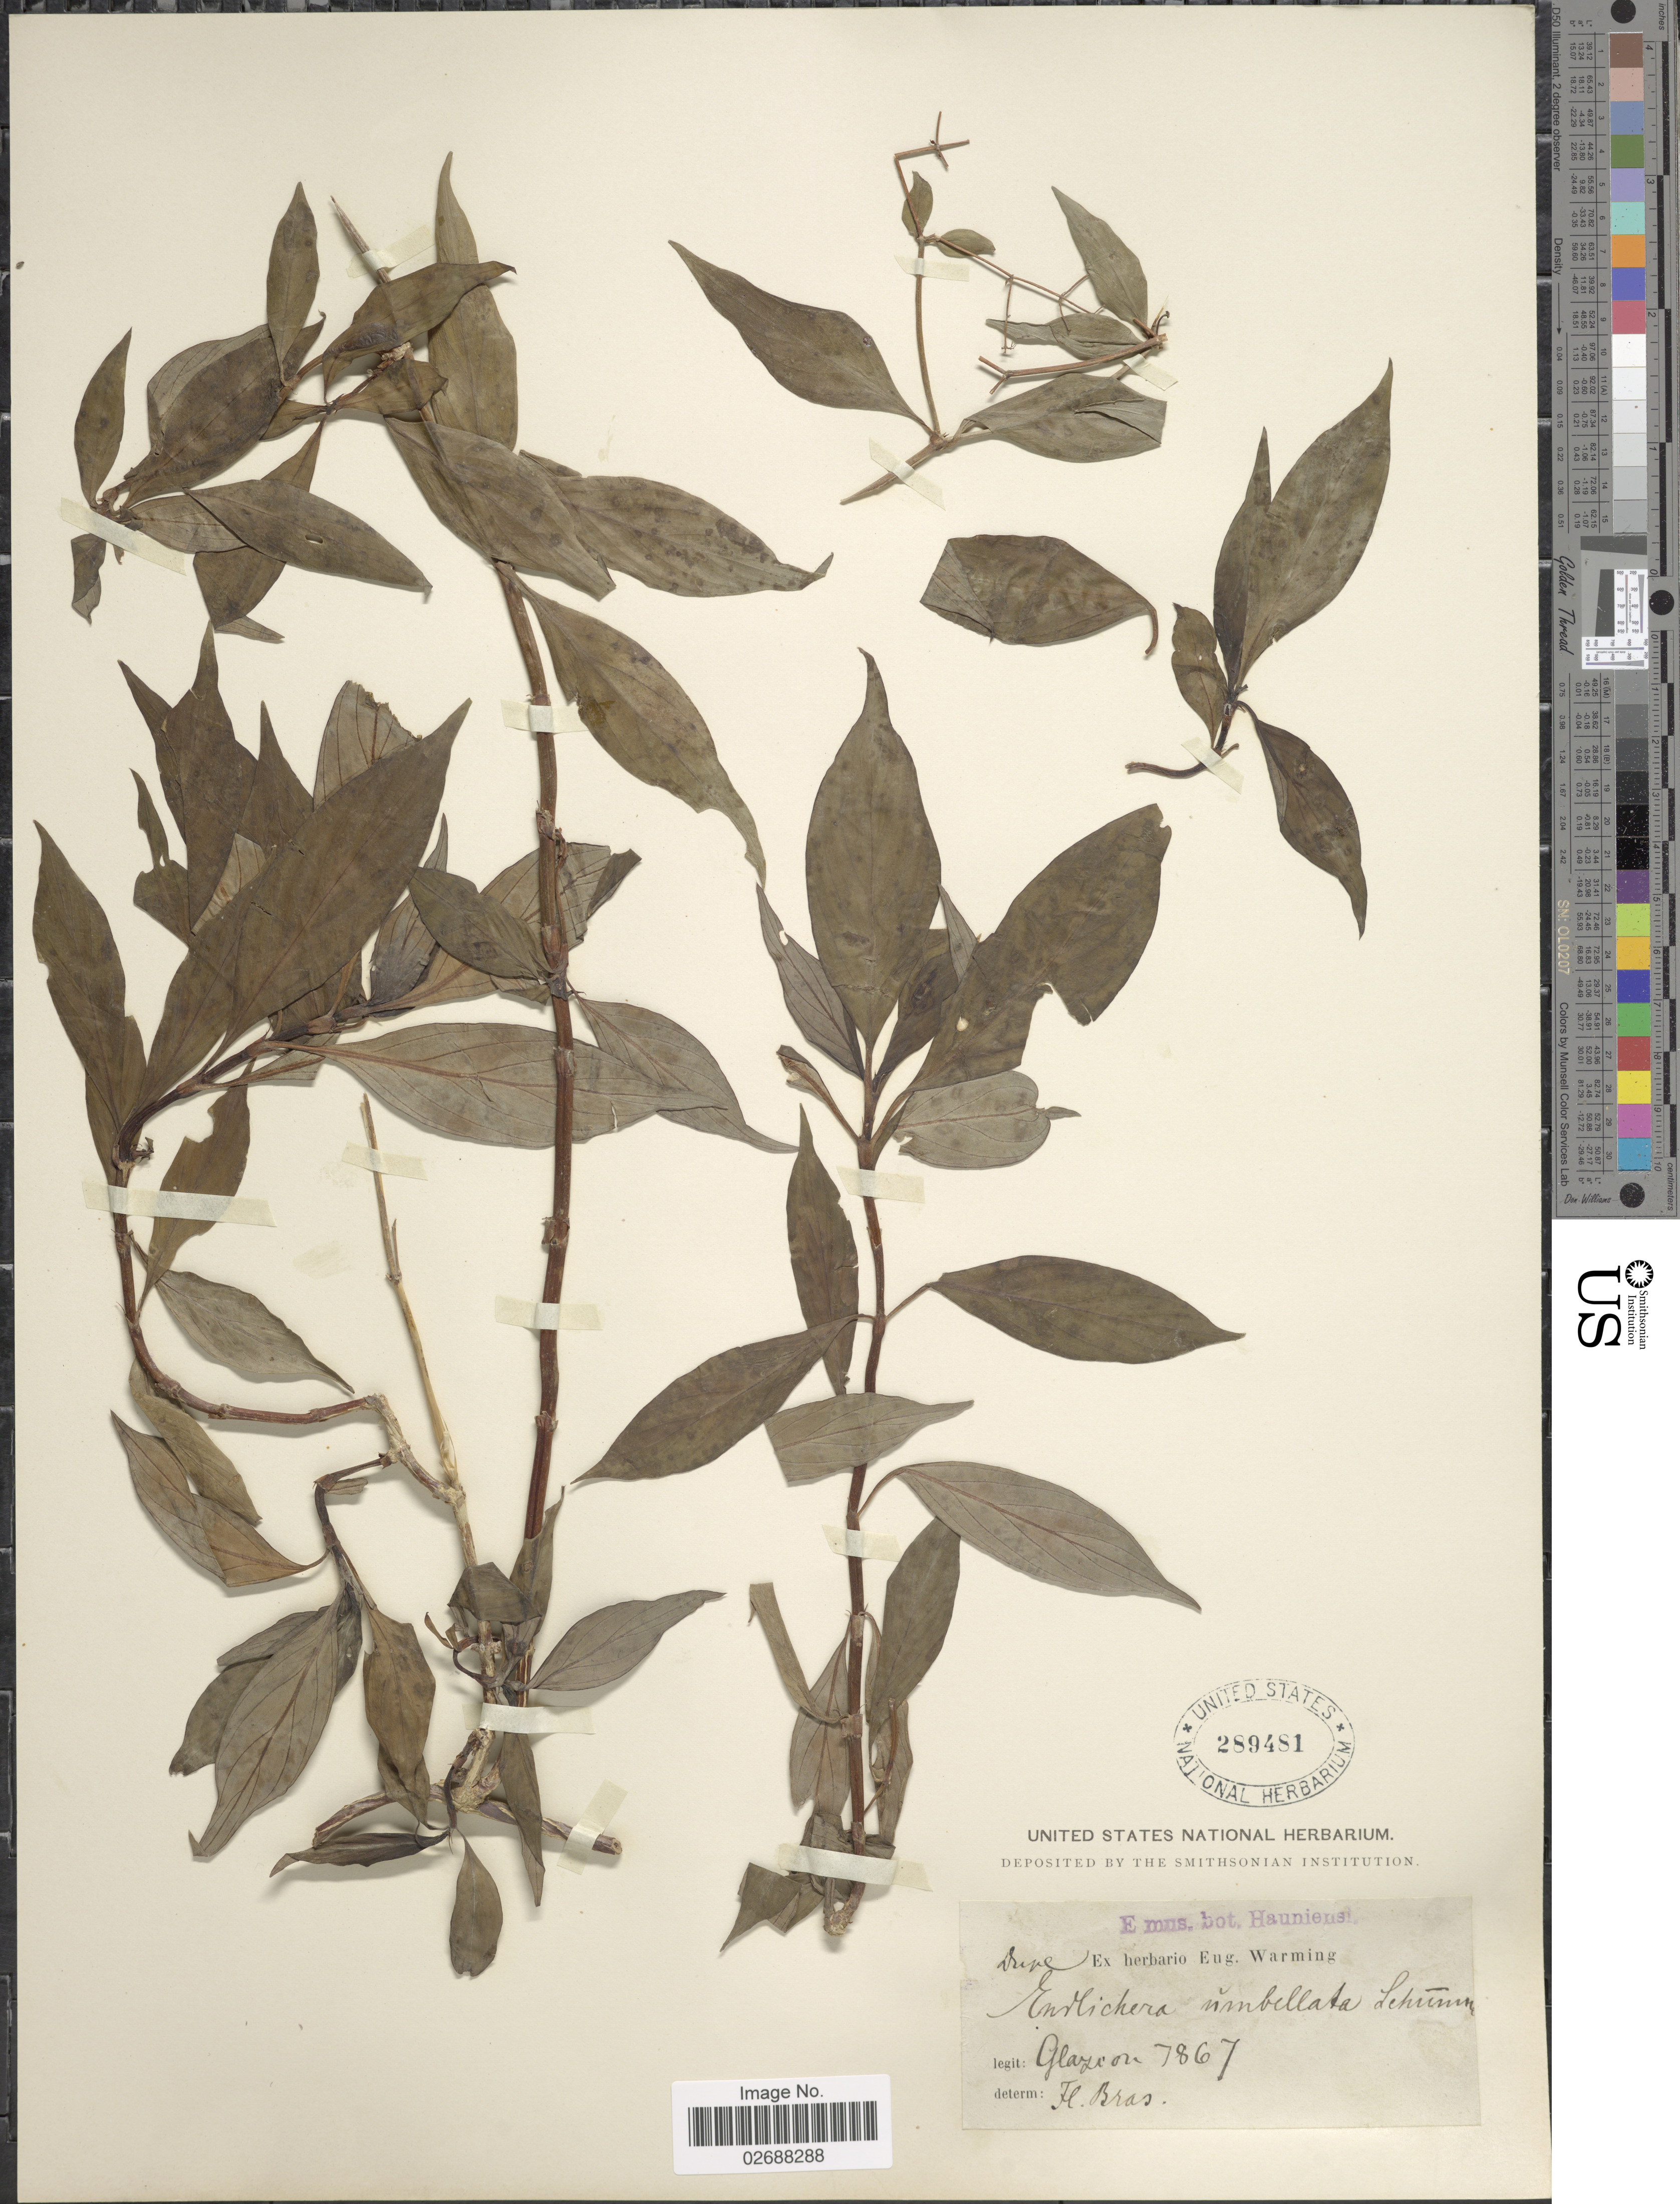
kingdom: Plantae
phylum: Tracheophyta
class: Magnoliopsida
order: Gentianales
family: Rubiaceae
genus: Emmeorhiza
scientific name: Emmeorhiza umbellata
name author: (Spreng.) K. Schum.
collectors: Glaziou, --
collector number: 7867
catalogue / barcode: US 289481